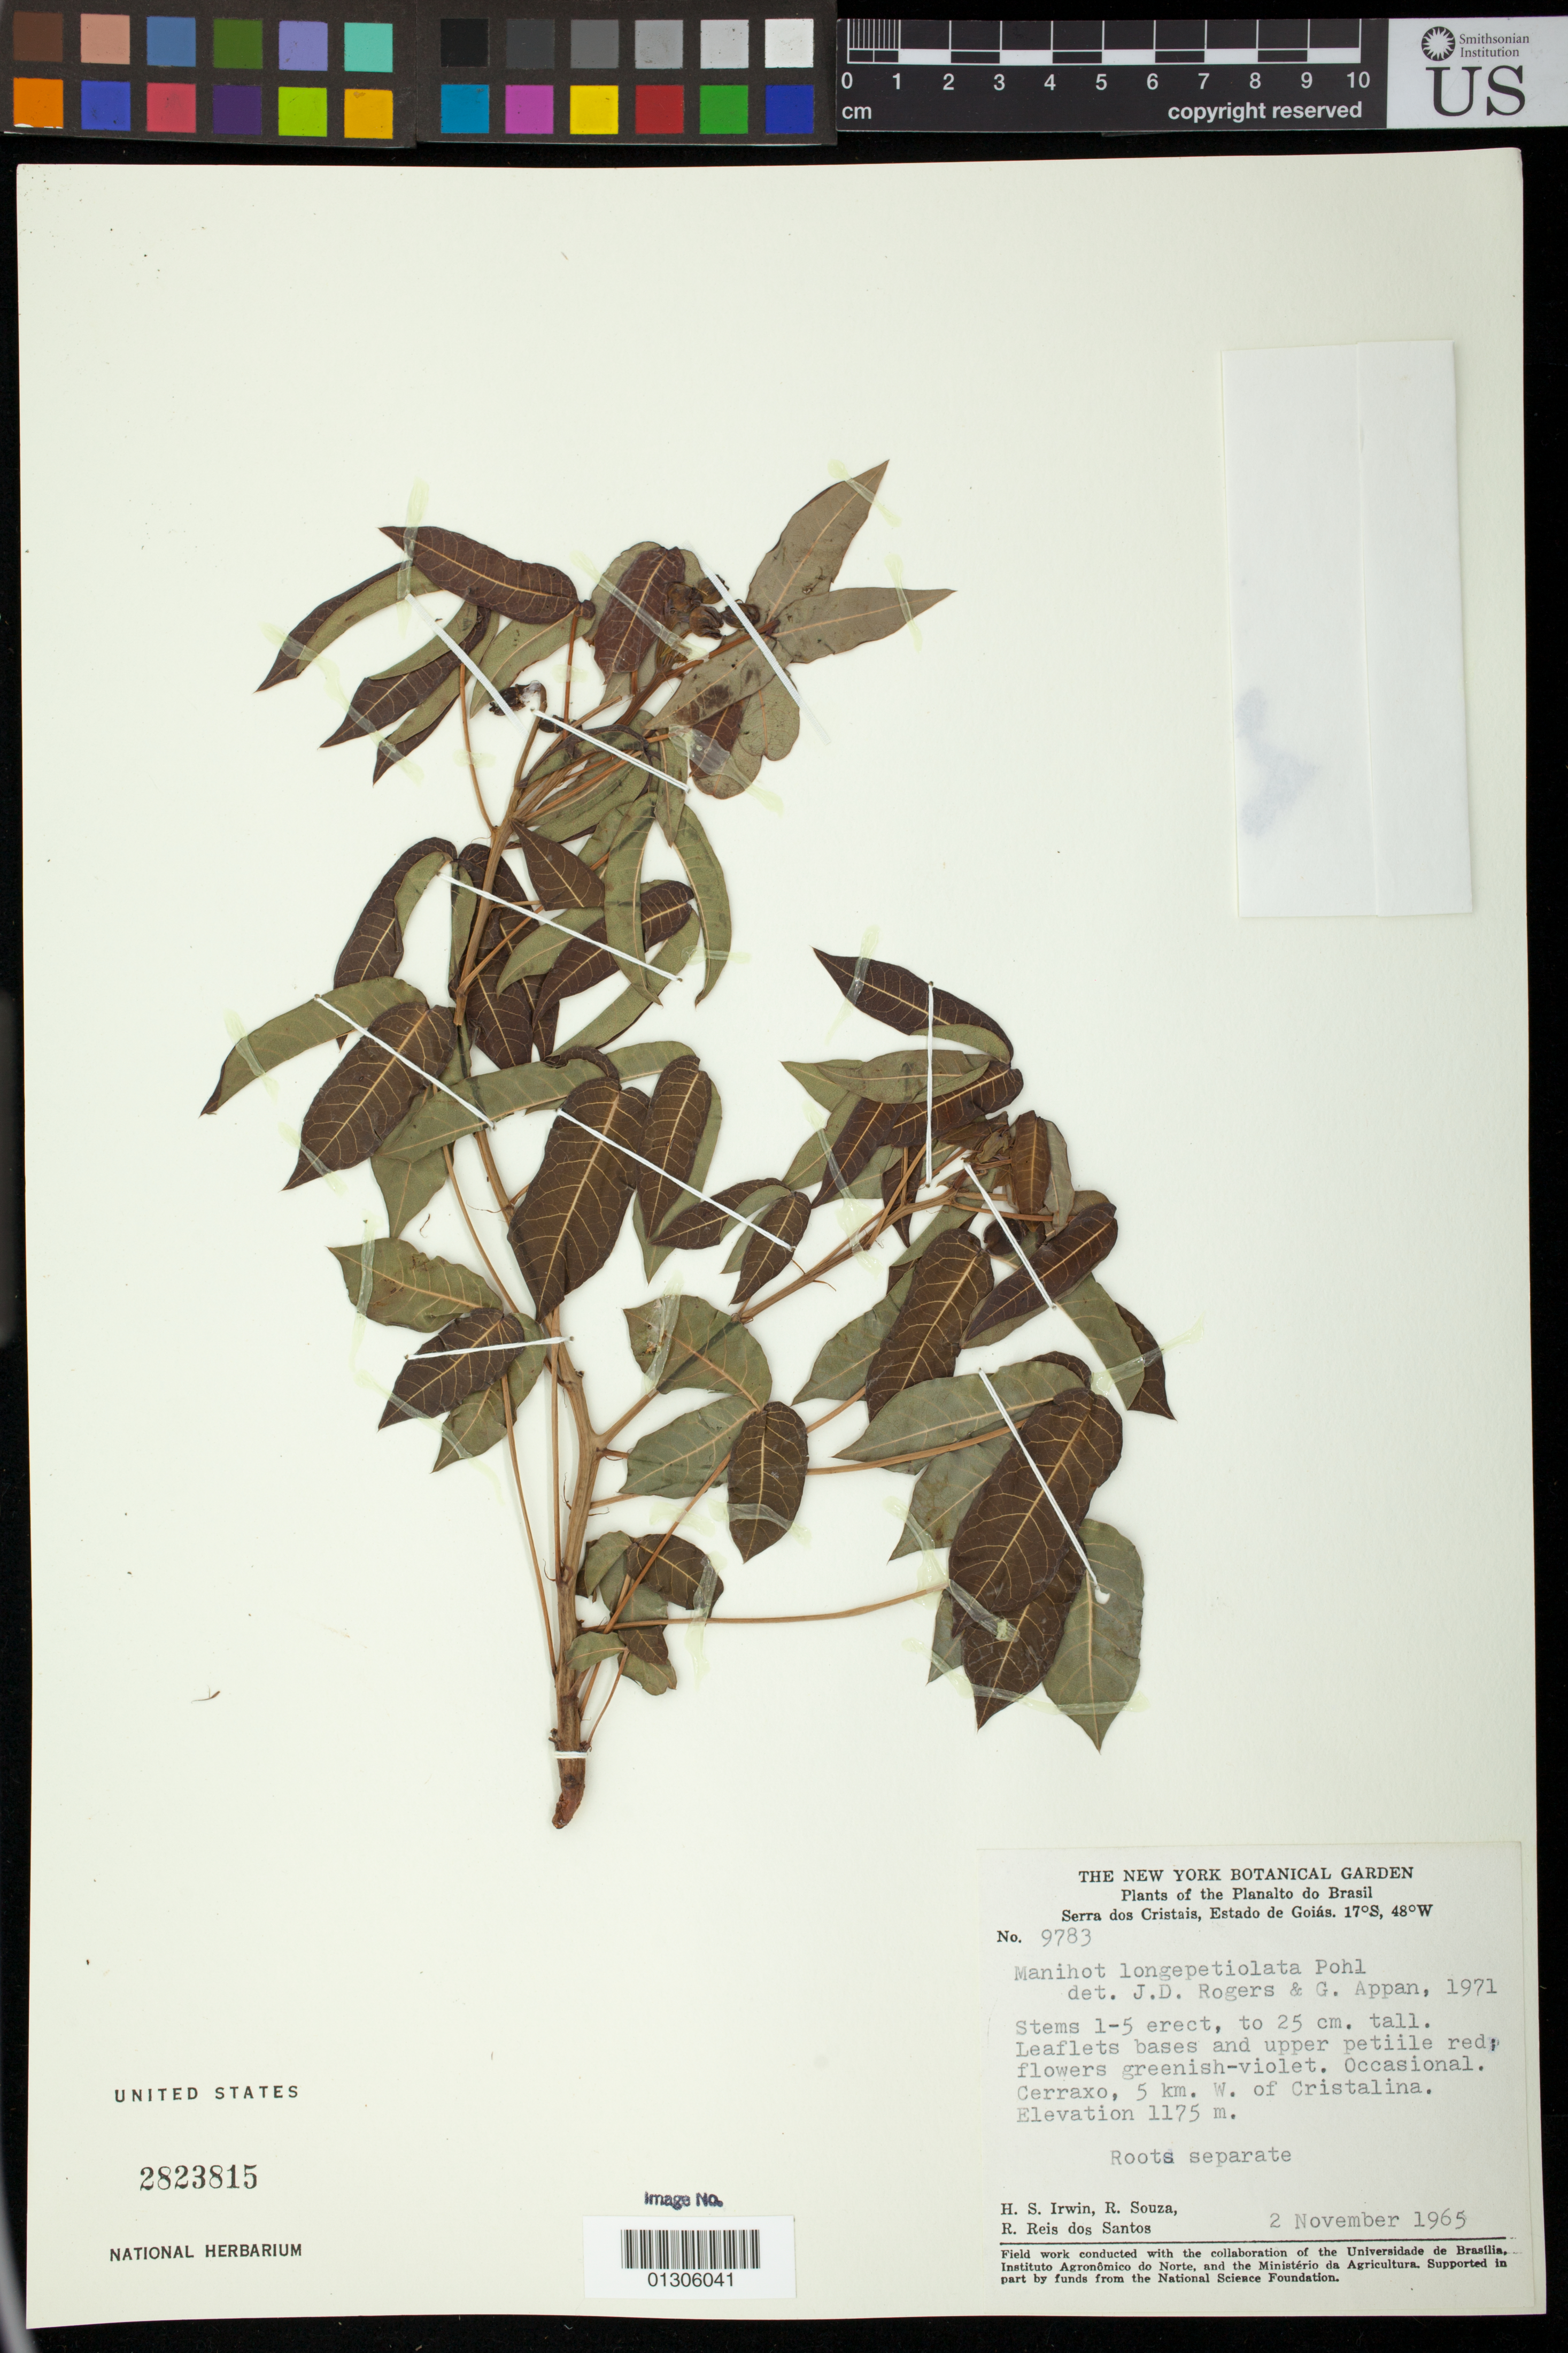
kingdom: Plantae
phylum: Tracheophyta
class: Magnoliopsida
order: Malpighiales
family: Euphorbiaceae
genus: Manihot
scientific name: Manihot longipetiolata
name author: Pohl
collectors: H. Irwin, R. Souza & R. Reis dos Santos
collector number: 9783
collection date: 1965-02-11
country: Brazil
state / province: Goiás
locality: Serro dos Cristais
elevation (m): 1175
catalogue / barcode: US 2823815